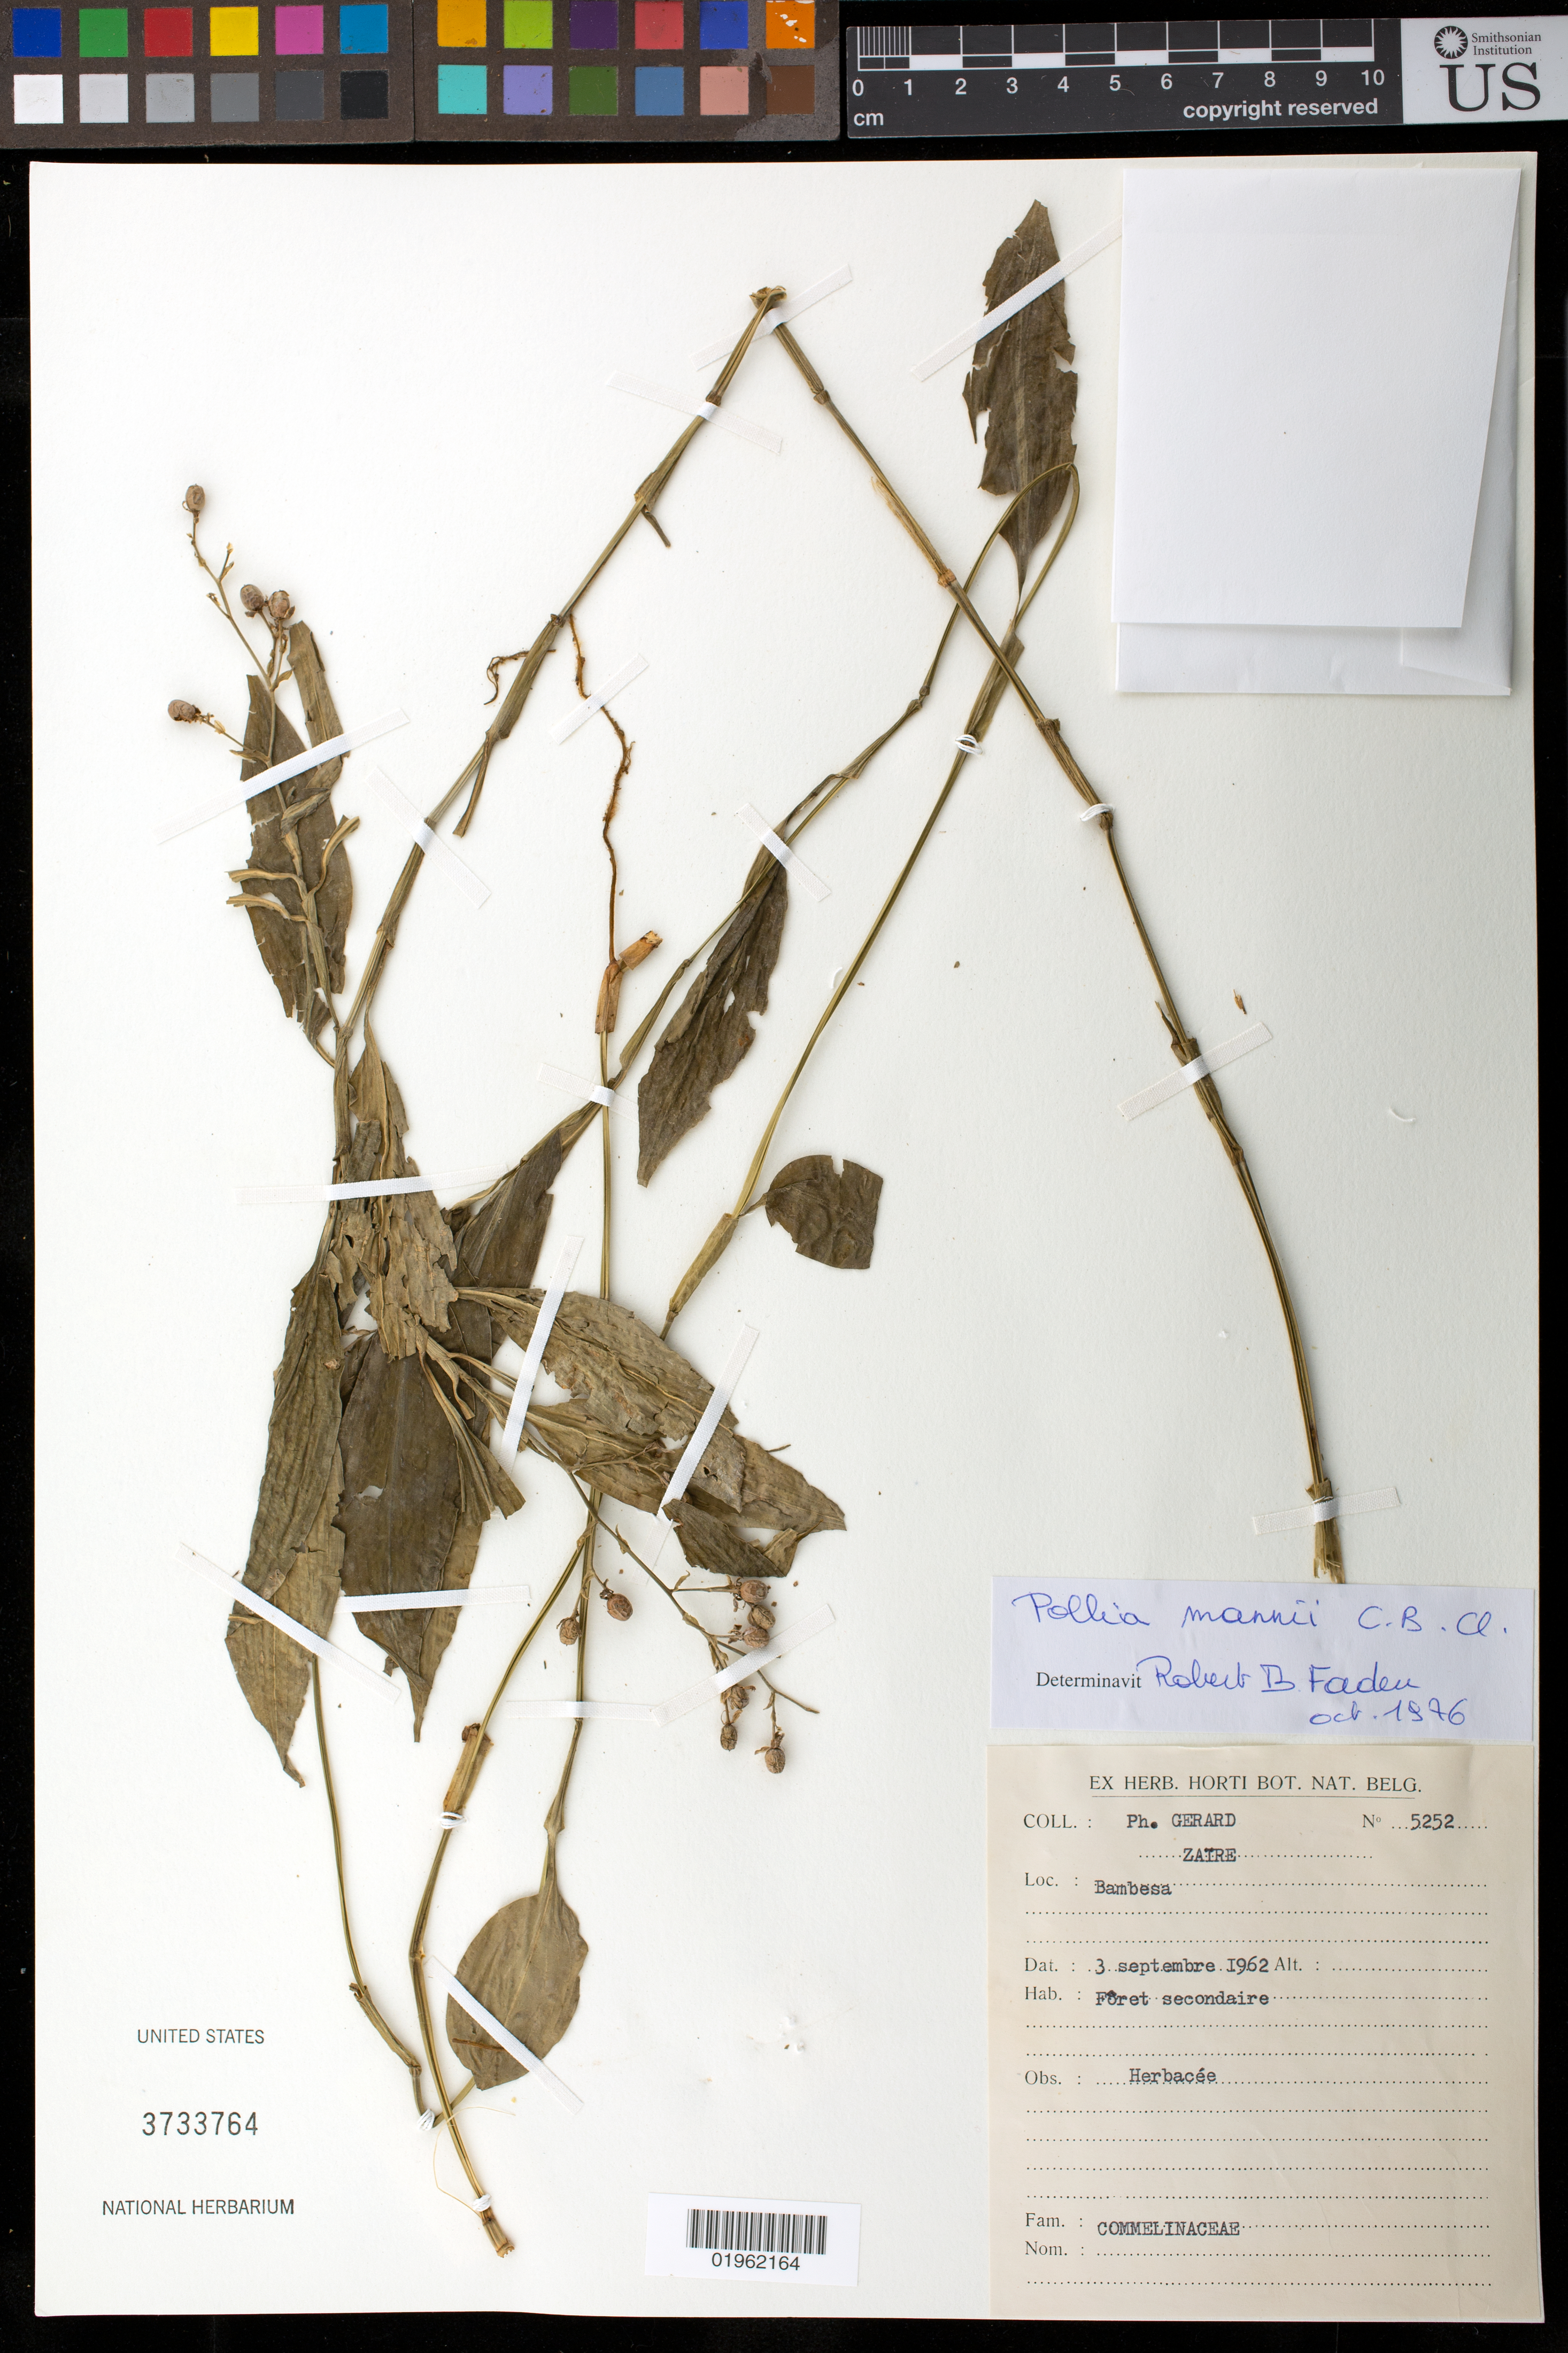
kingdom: Plantae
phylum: Tracheophyta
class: Liliopsida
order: Commelinales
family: Commelinaceae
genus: Pollia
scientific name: Pollia mannii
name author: C.B. Clarke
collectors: P. Gerard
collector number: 5252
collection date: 1962-09-03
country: Congo, Democratic Republic of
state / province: Bas-Uele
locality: Bambesa.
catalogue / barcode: US 3733764